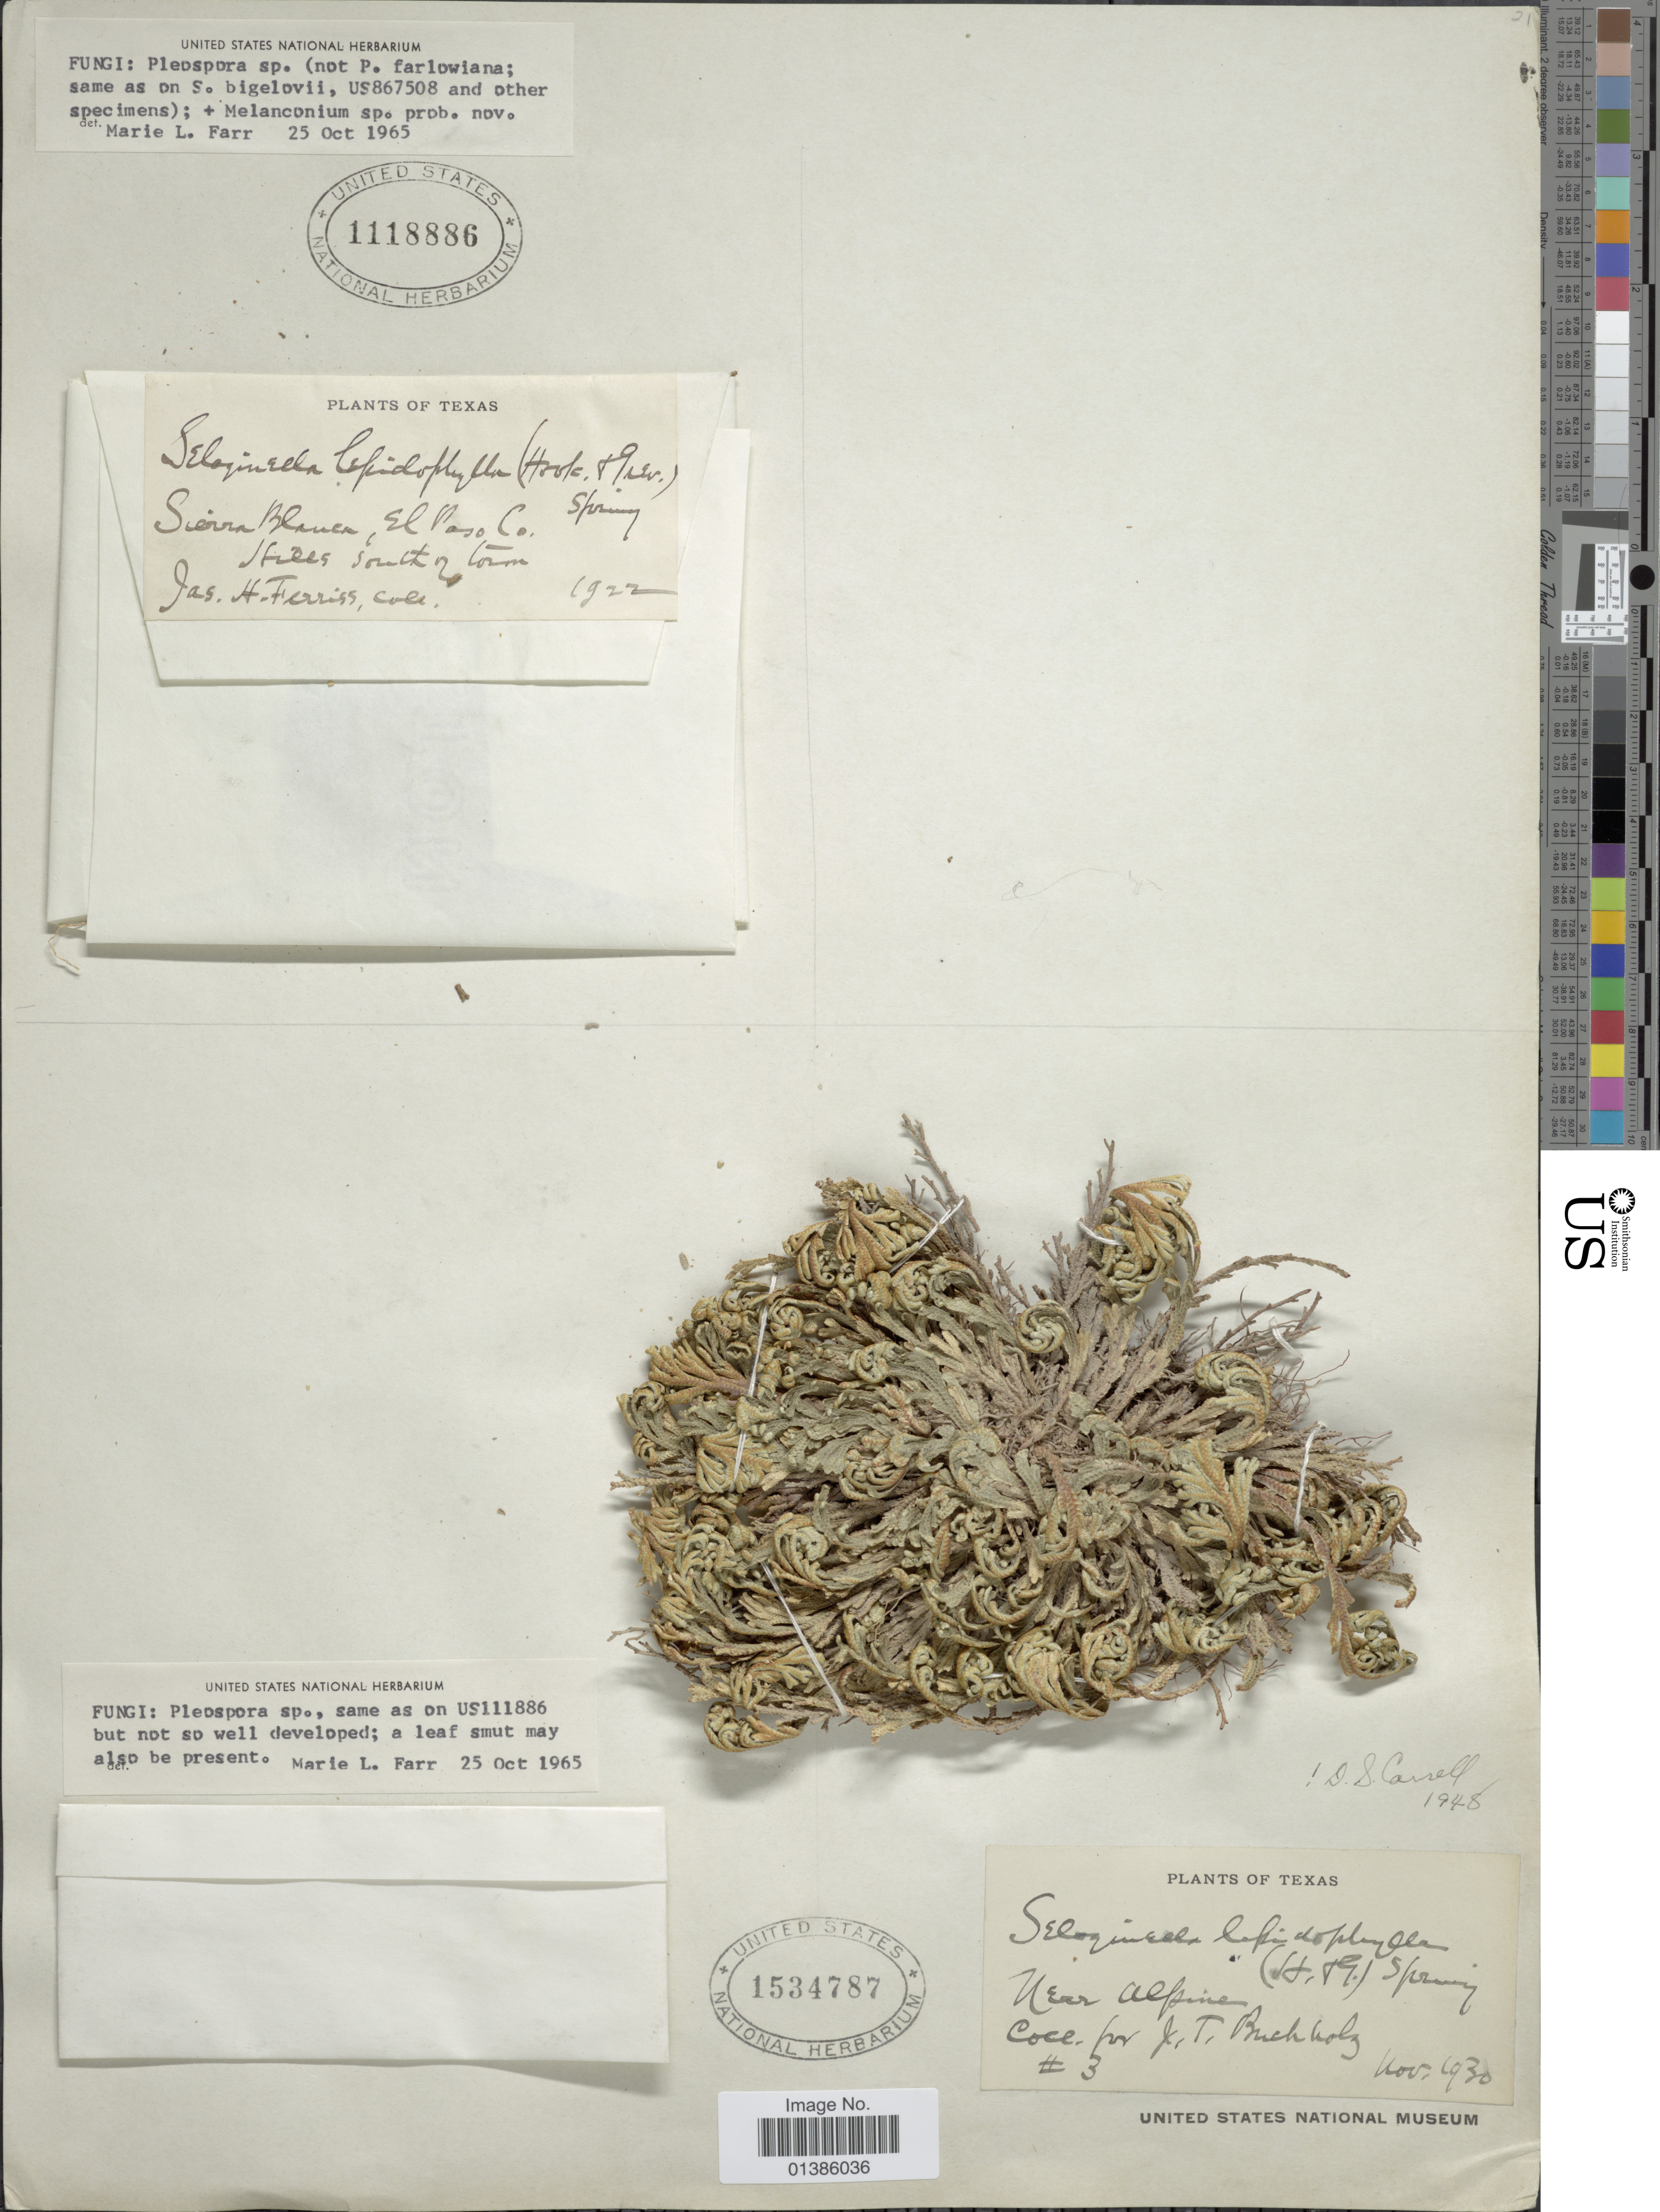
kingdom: Plantae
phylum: Tracheophyta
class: Lycopodiopsida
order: Selaginellales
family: Selaginellaceae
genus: Selaginella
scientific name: Selaginella lepidophylla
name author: (Hook. & Grev.) Spring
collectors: J. Ferriss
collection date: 1922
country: United States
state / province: Texas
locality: Sierra Blanca, El Paso Co. Hills south of town.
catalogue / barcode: US 1118886